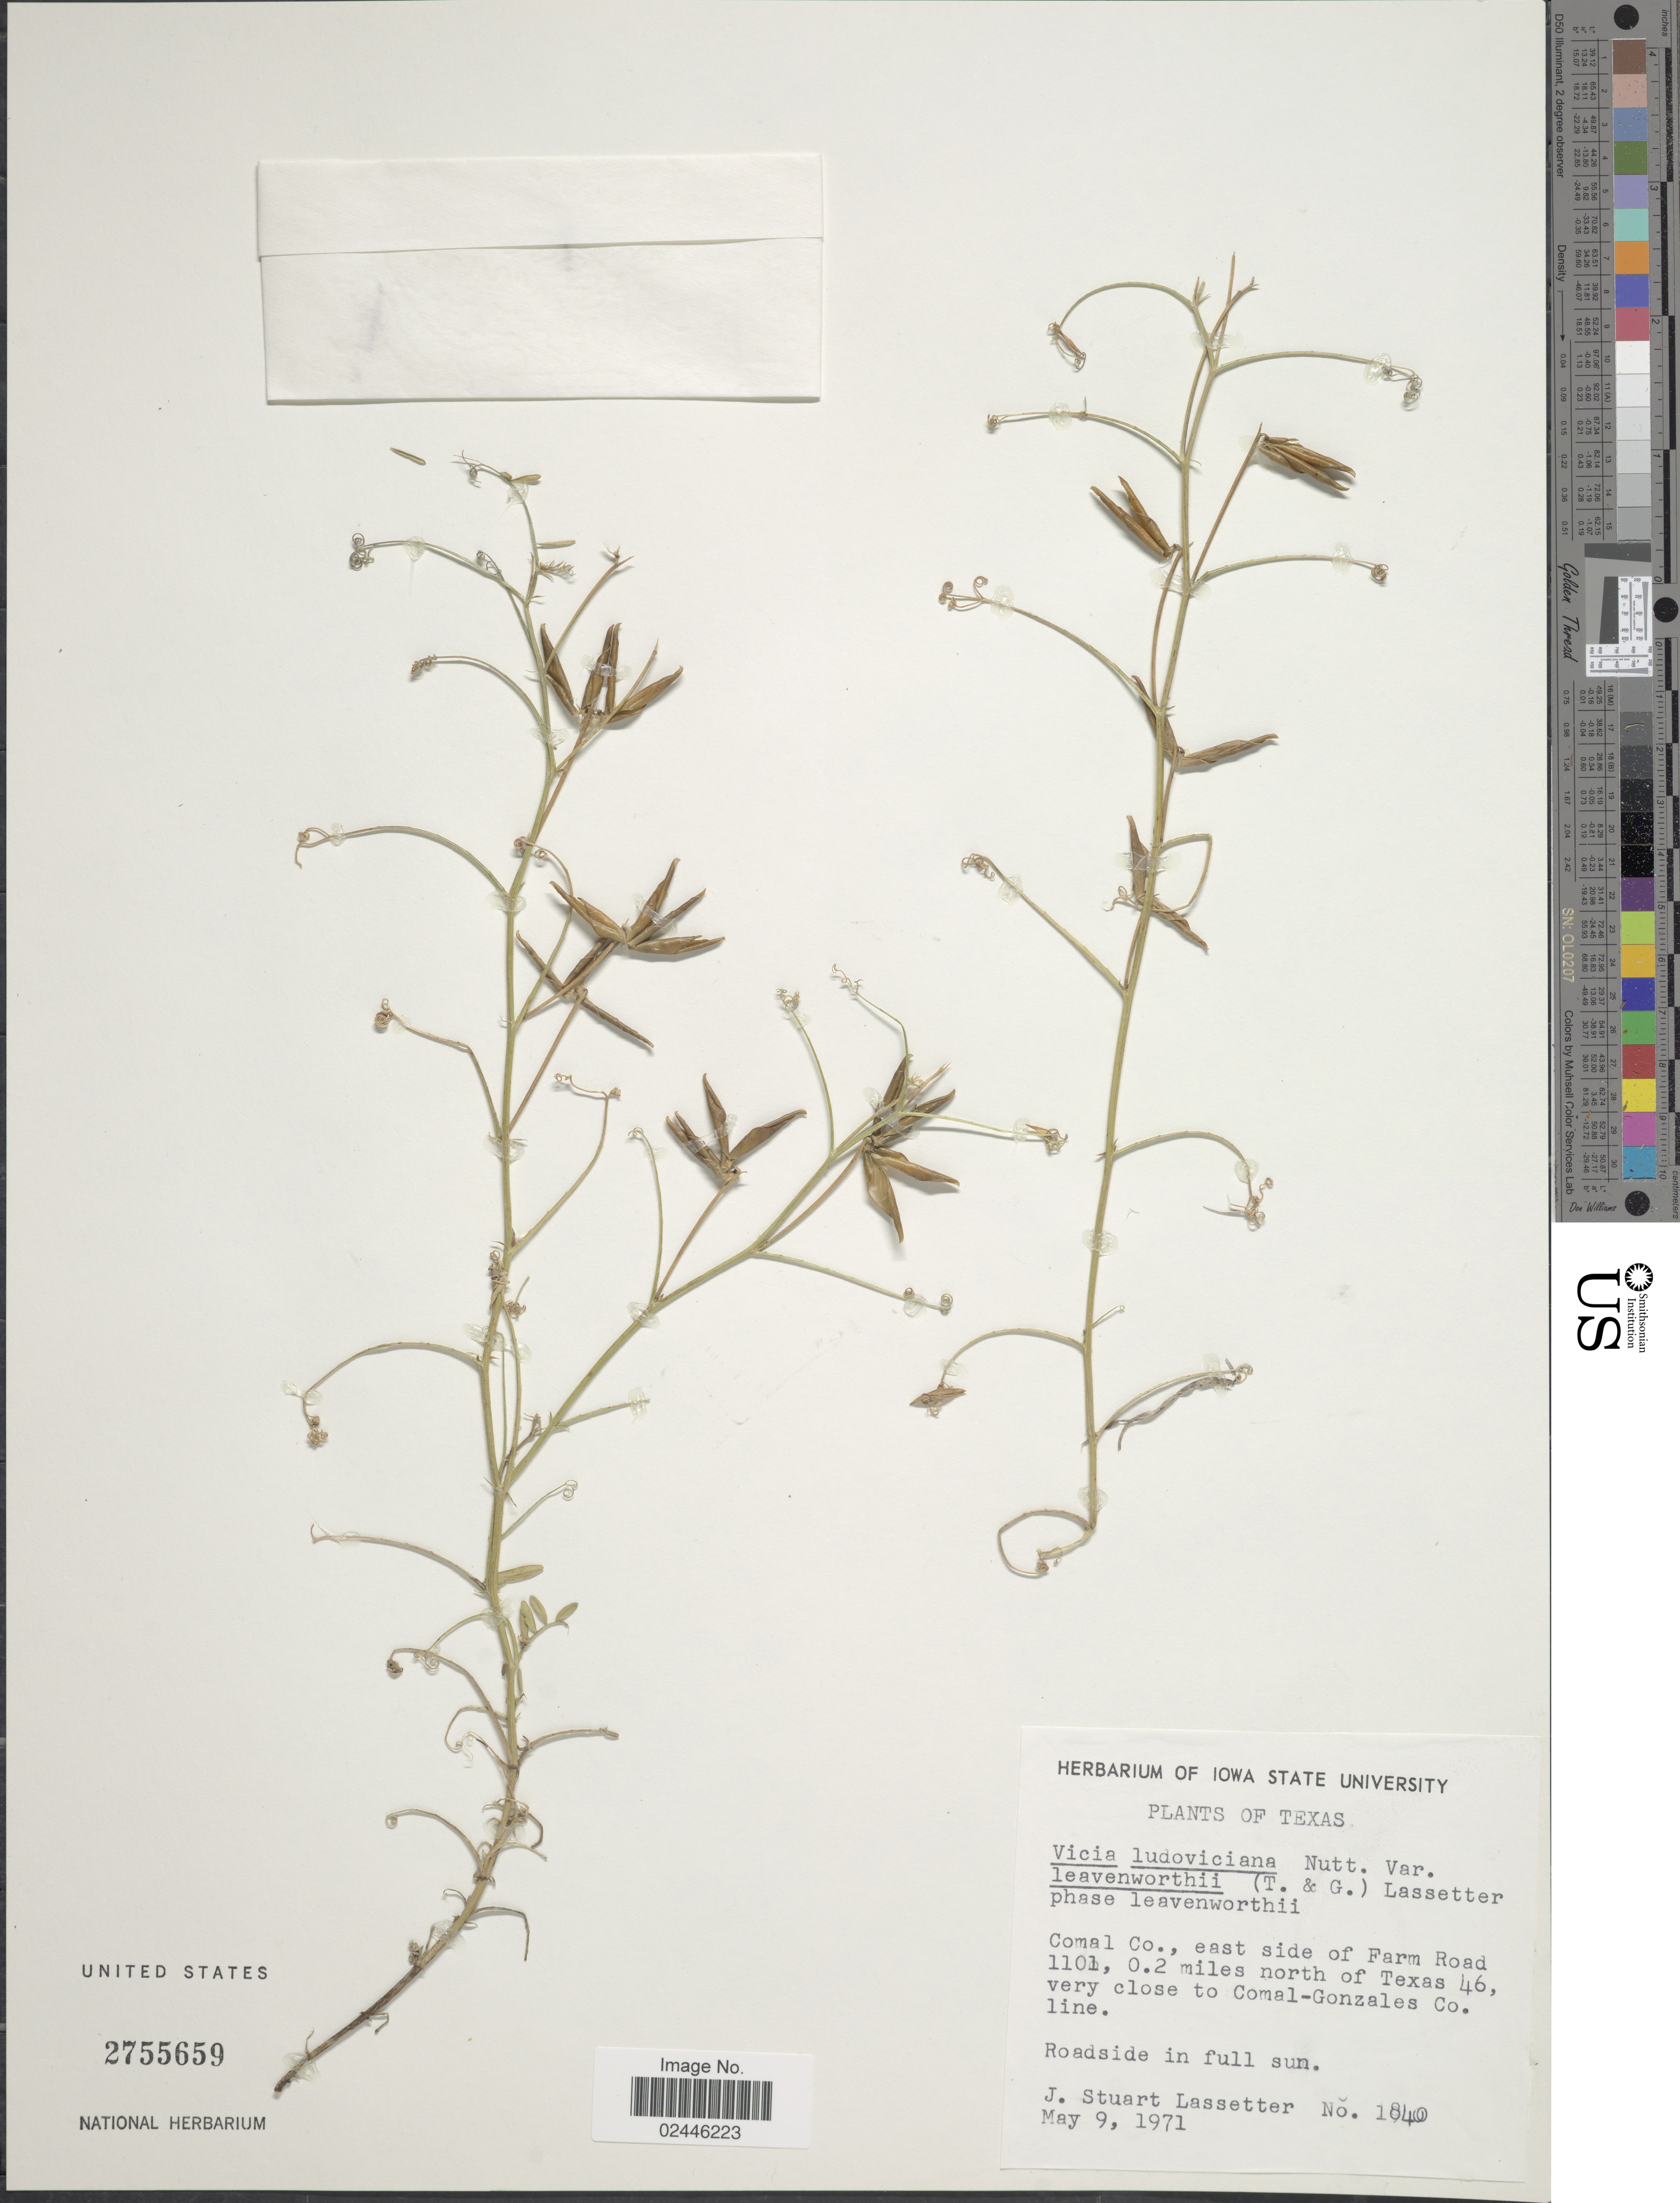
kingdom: Plantae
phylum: Tracheophyta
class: Magnoliopsida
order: Fabales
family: Fabaceae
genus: Vicia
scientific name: Vicia ludoviciana var. leavenworthii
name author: (Torr. & A. Gray) Broich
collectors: J. Lassetter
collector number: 1840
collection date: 1971-05-09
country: United States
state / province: Texas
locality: Comal Co., east side of Farm Road 1101, 0.2 miles north of Texas 46, very close to Comal-Gonzales Co. line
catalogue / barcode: US 2755659